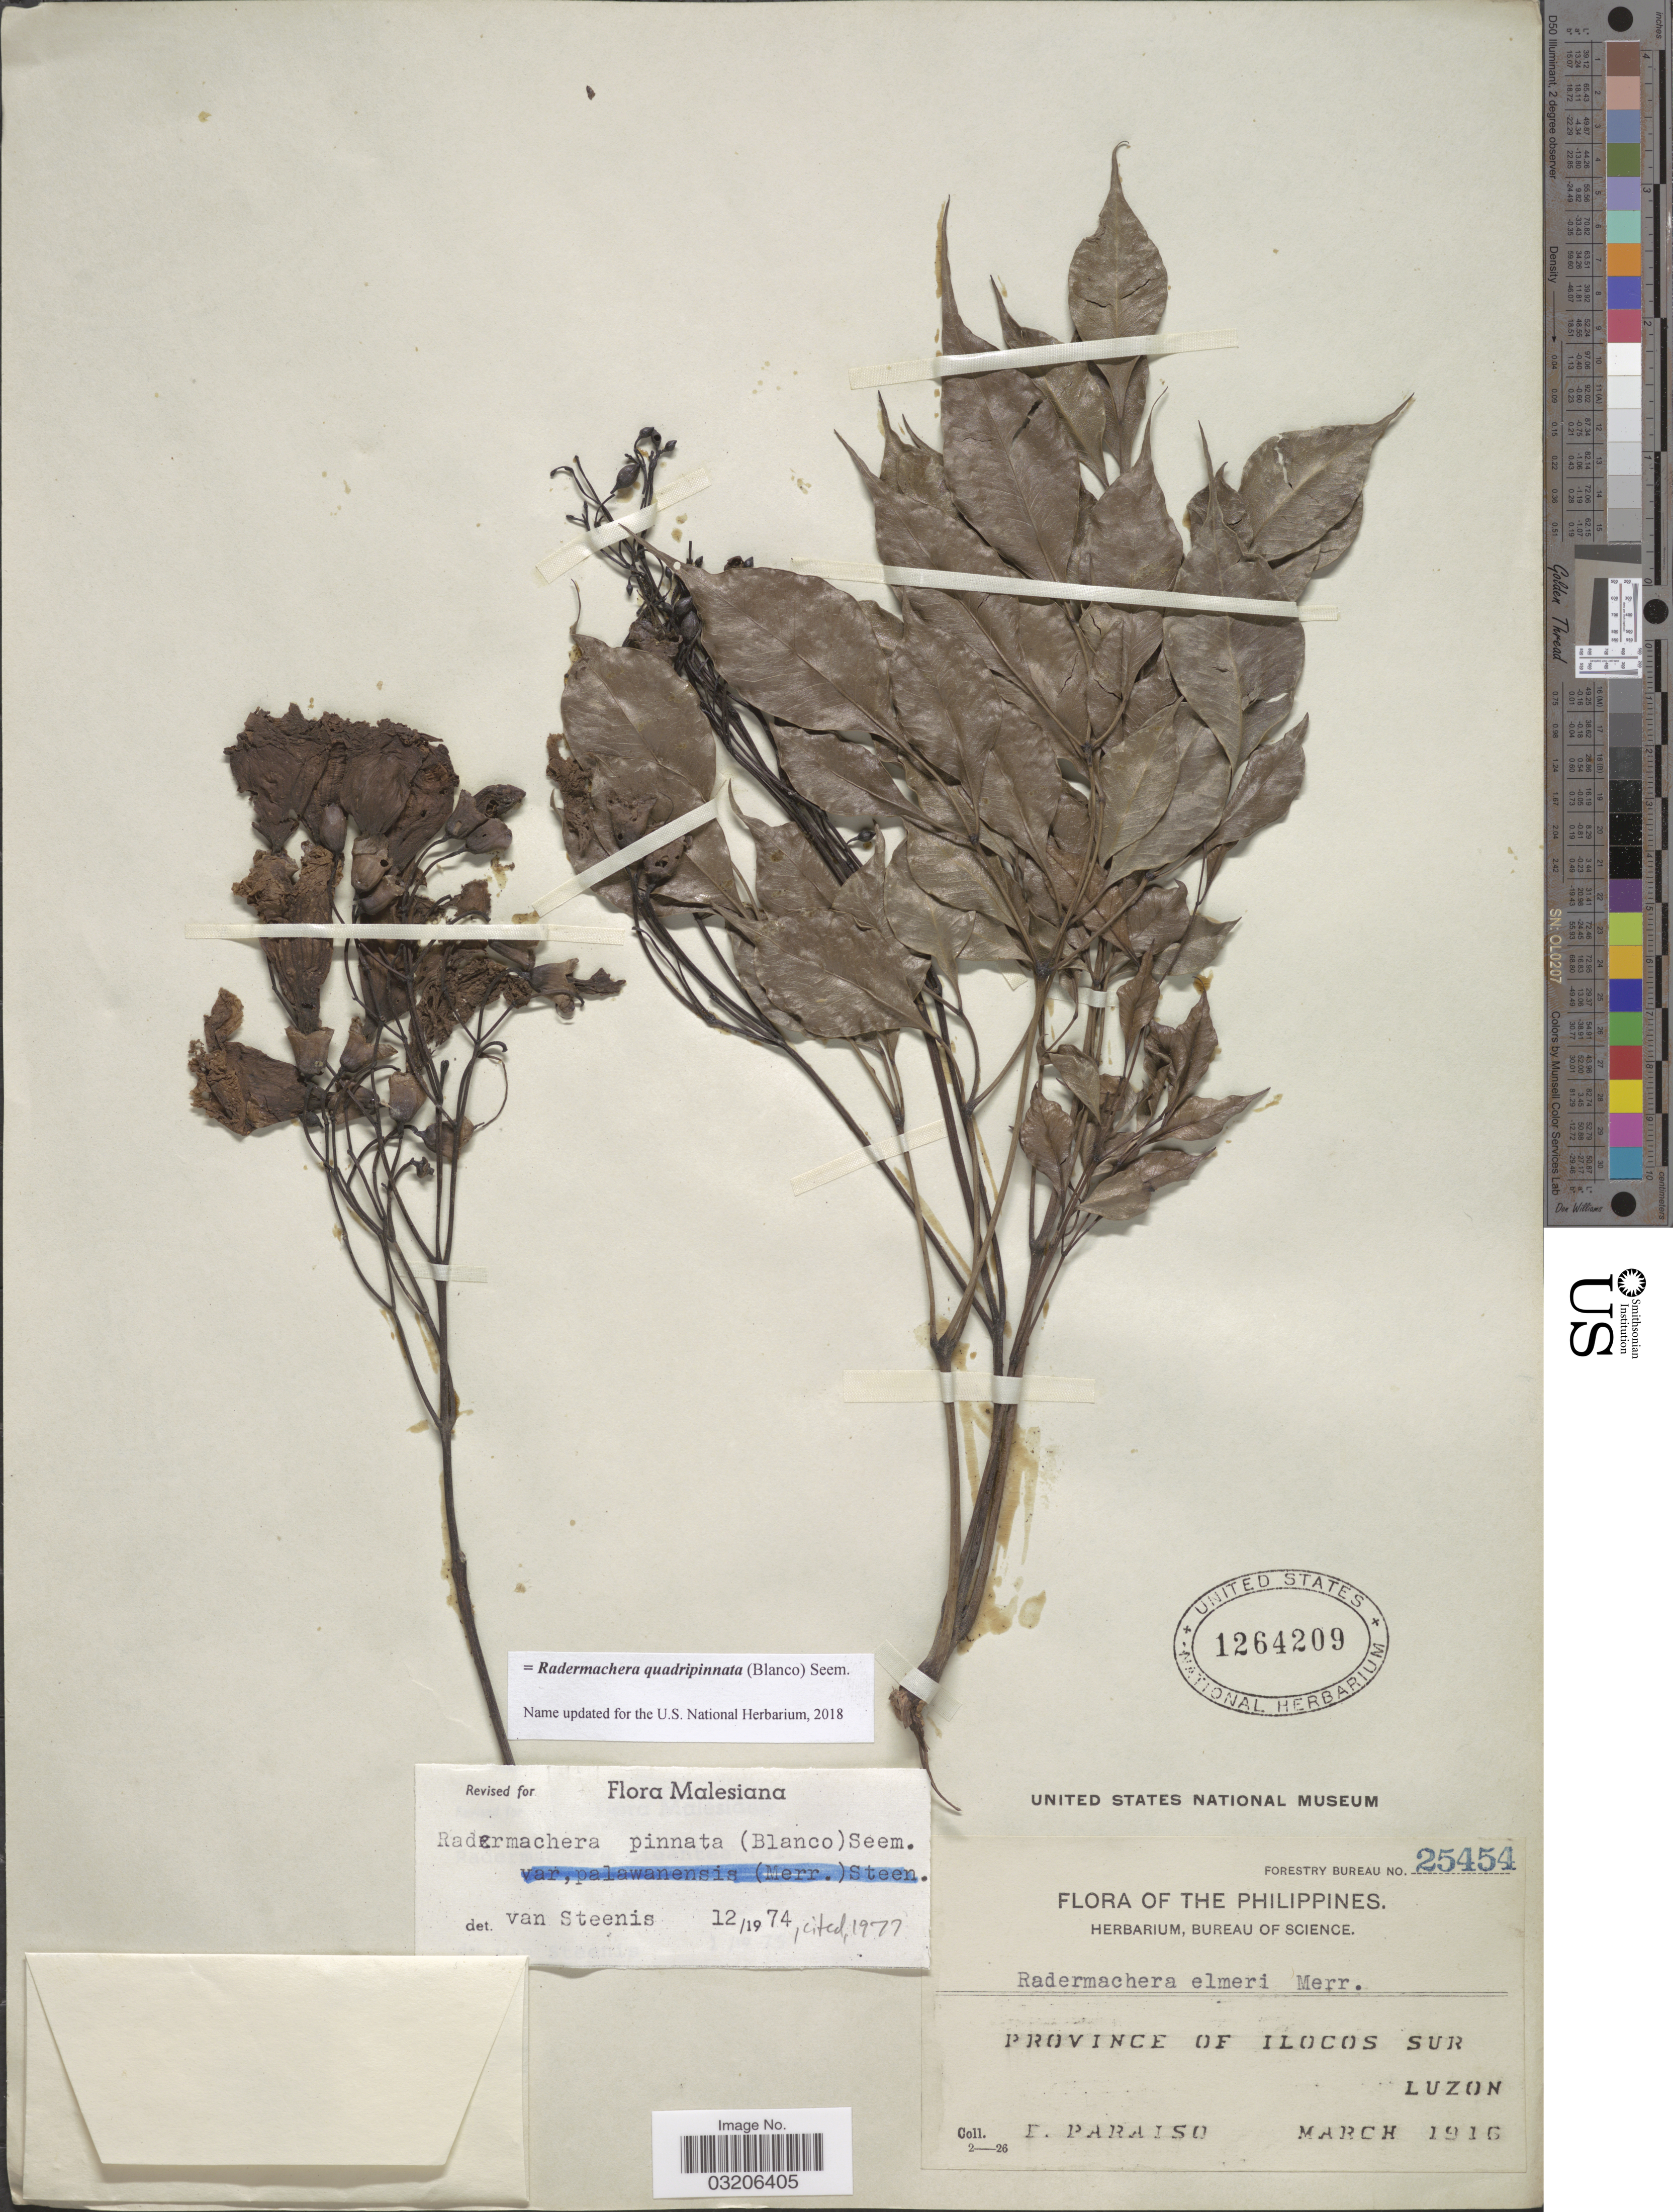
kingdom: Plantae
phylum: Tracheophyta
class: Magnoliopsida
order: Lamiales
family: Bignoniaceae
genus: Radermachera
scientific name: Radermachera quadripinnata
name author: (Blanco) Seem.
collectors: E. Paraiso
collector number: Forestry Bureau 25454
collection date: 1916-03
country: Philippines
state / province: Ilocos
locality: Province of Ilocos Sur, Luzon.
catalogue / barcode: US 1264209